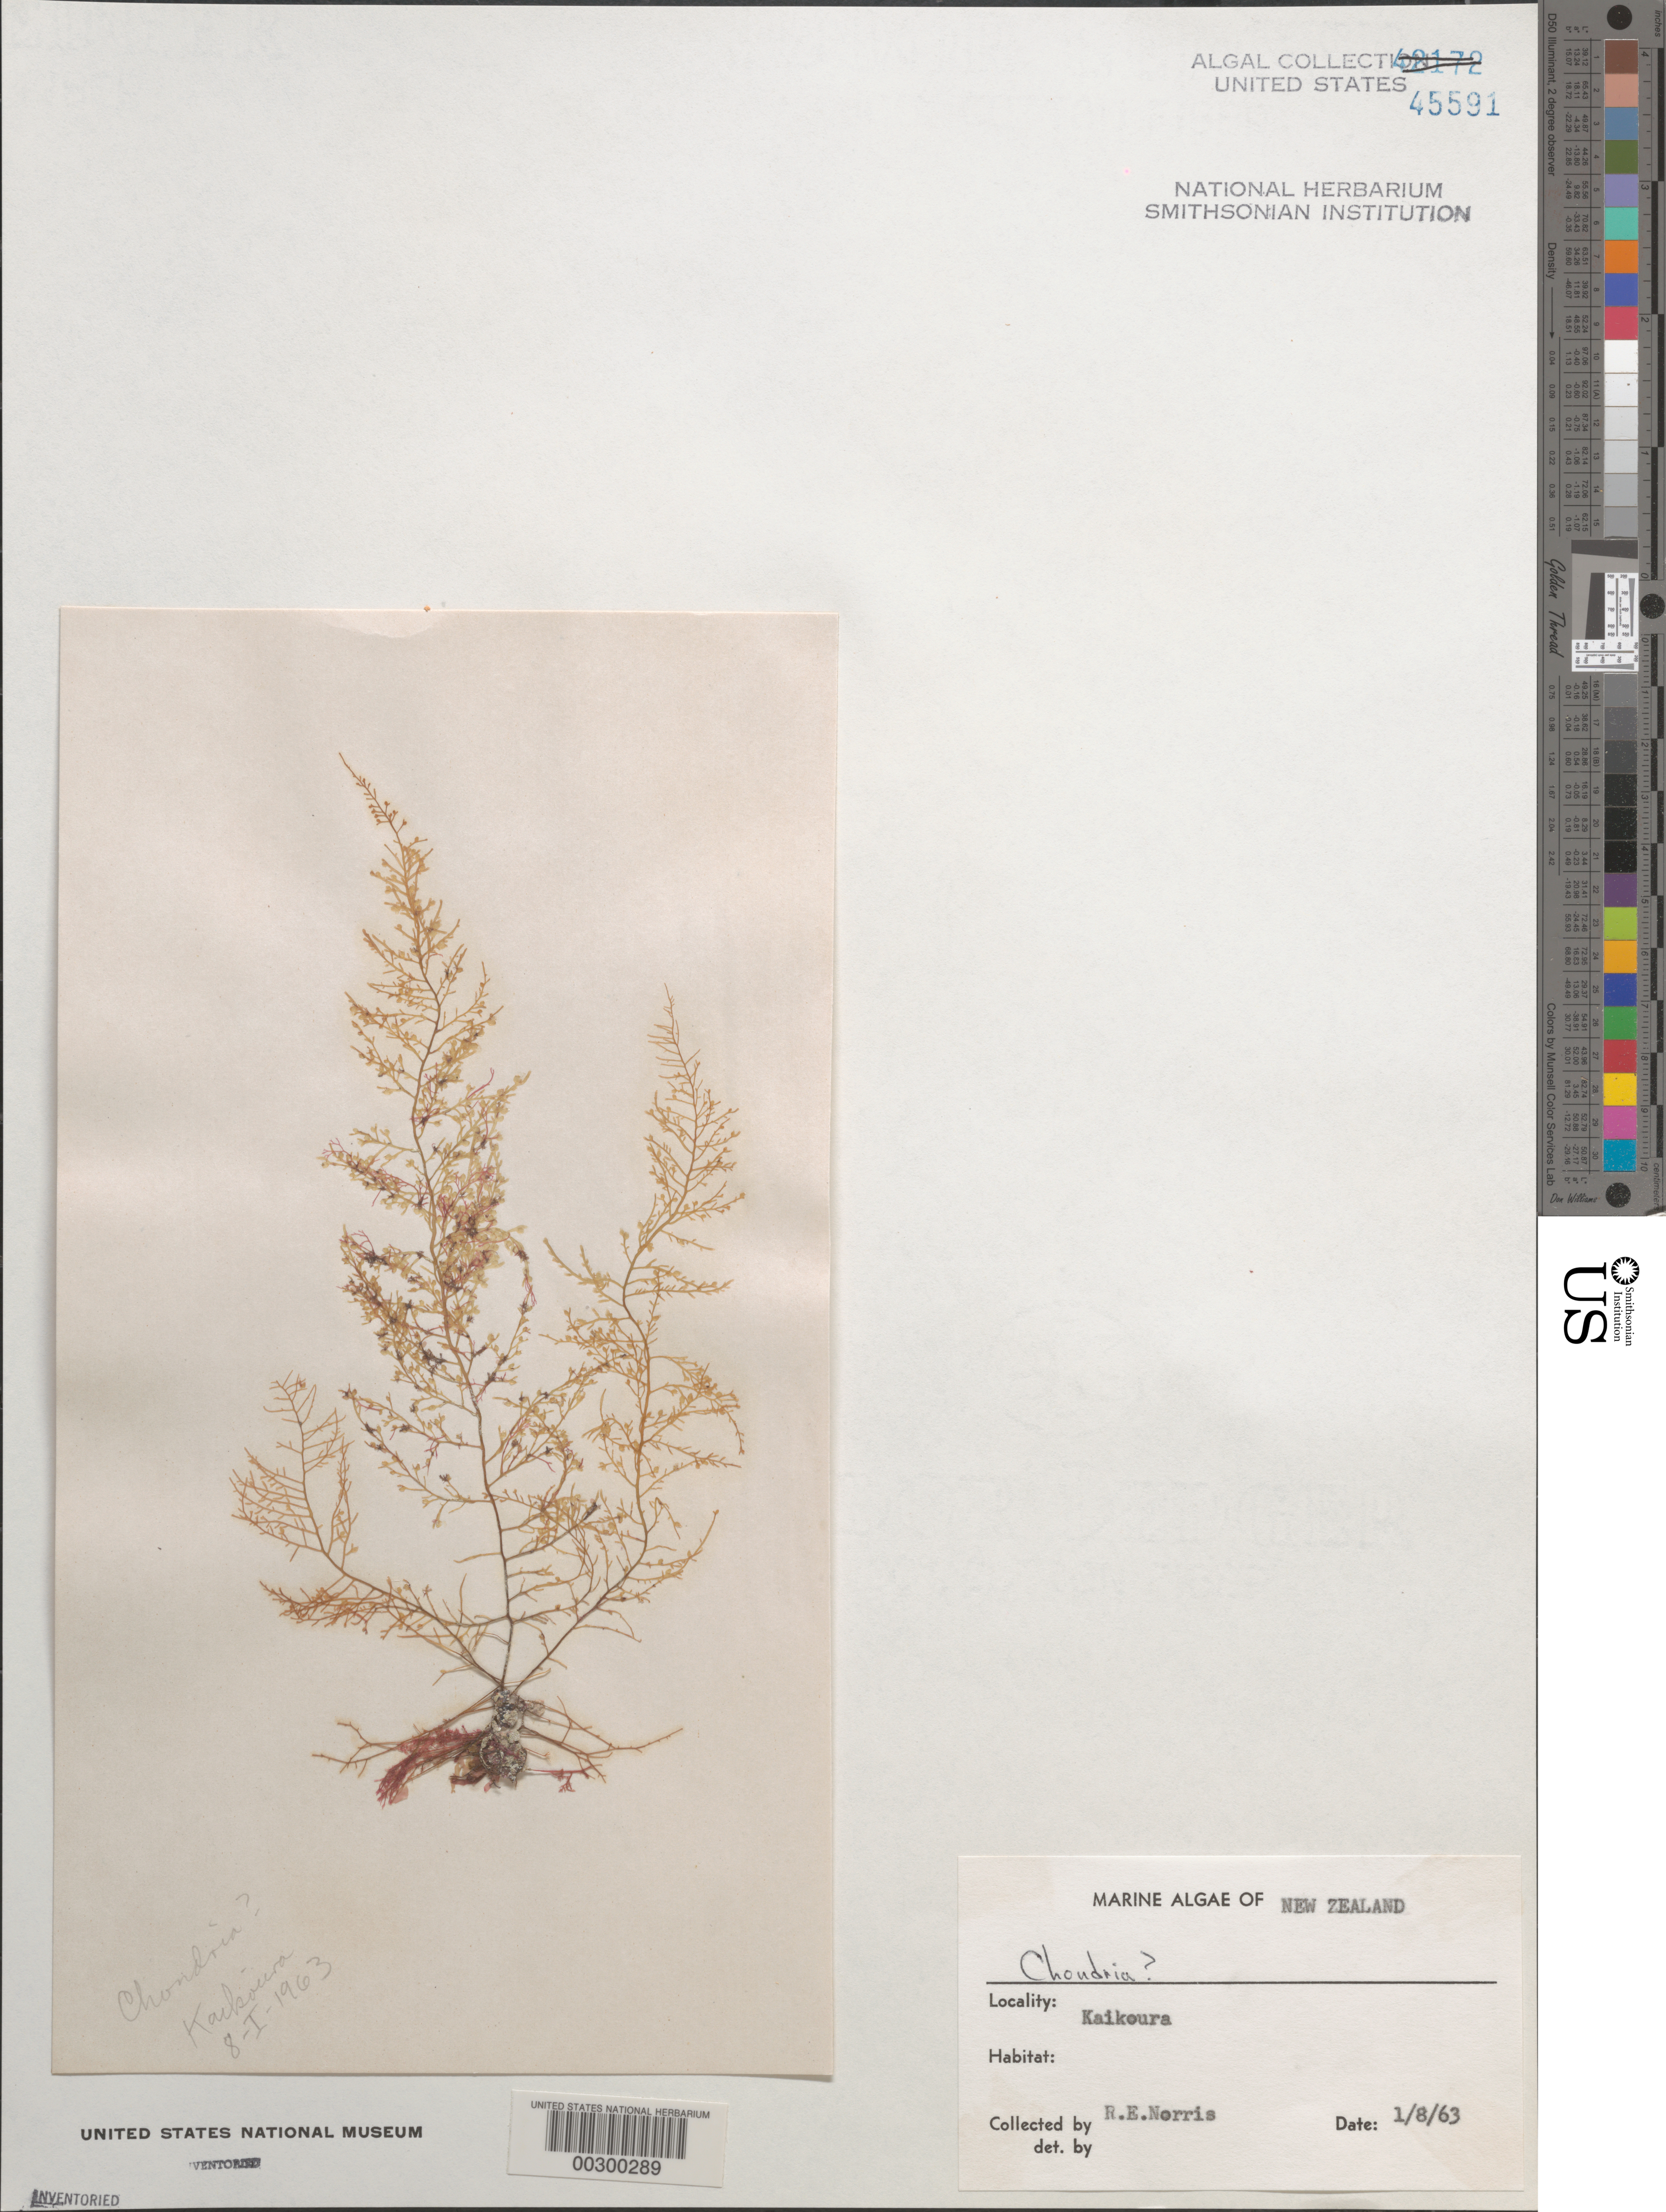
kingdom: Plantae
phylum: Rhodophyta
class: Florideophyceae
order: Ceramiales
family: Rhodomelaceae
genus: Chondria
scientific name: Chondria sp.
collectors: R. E. Norris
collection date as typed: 08 Jan 1963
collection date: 1963-01-08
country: New Zealand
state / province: Canterbury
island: South Island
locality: Kaikoura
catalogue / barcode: US 45591